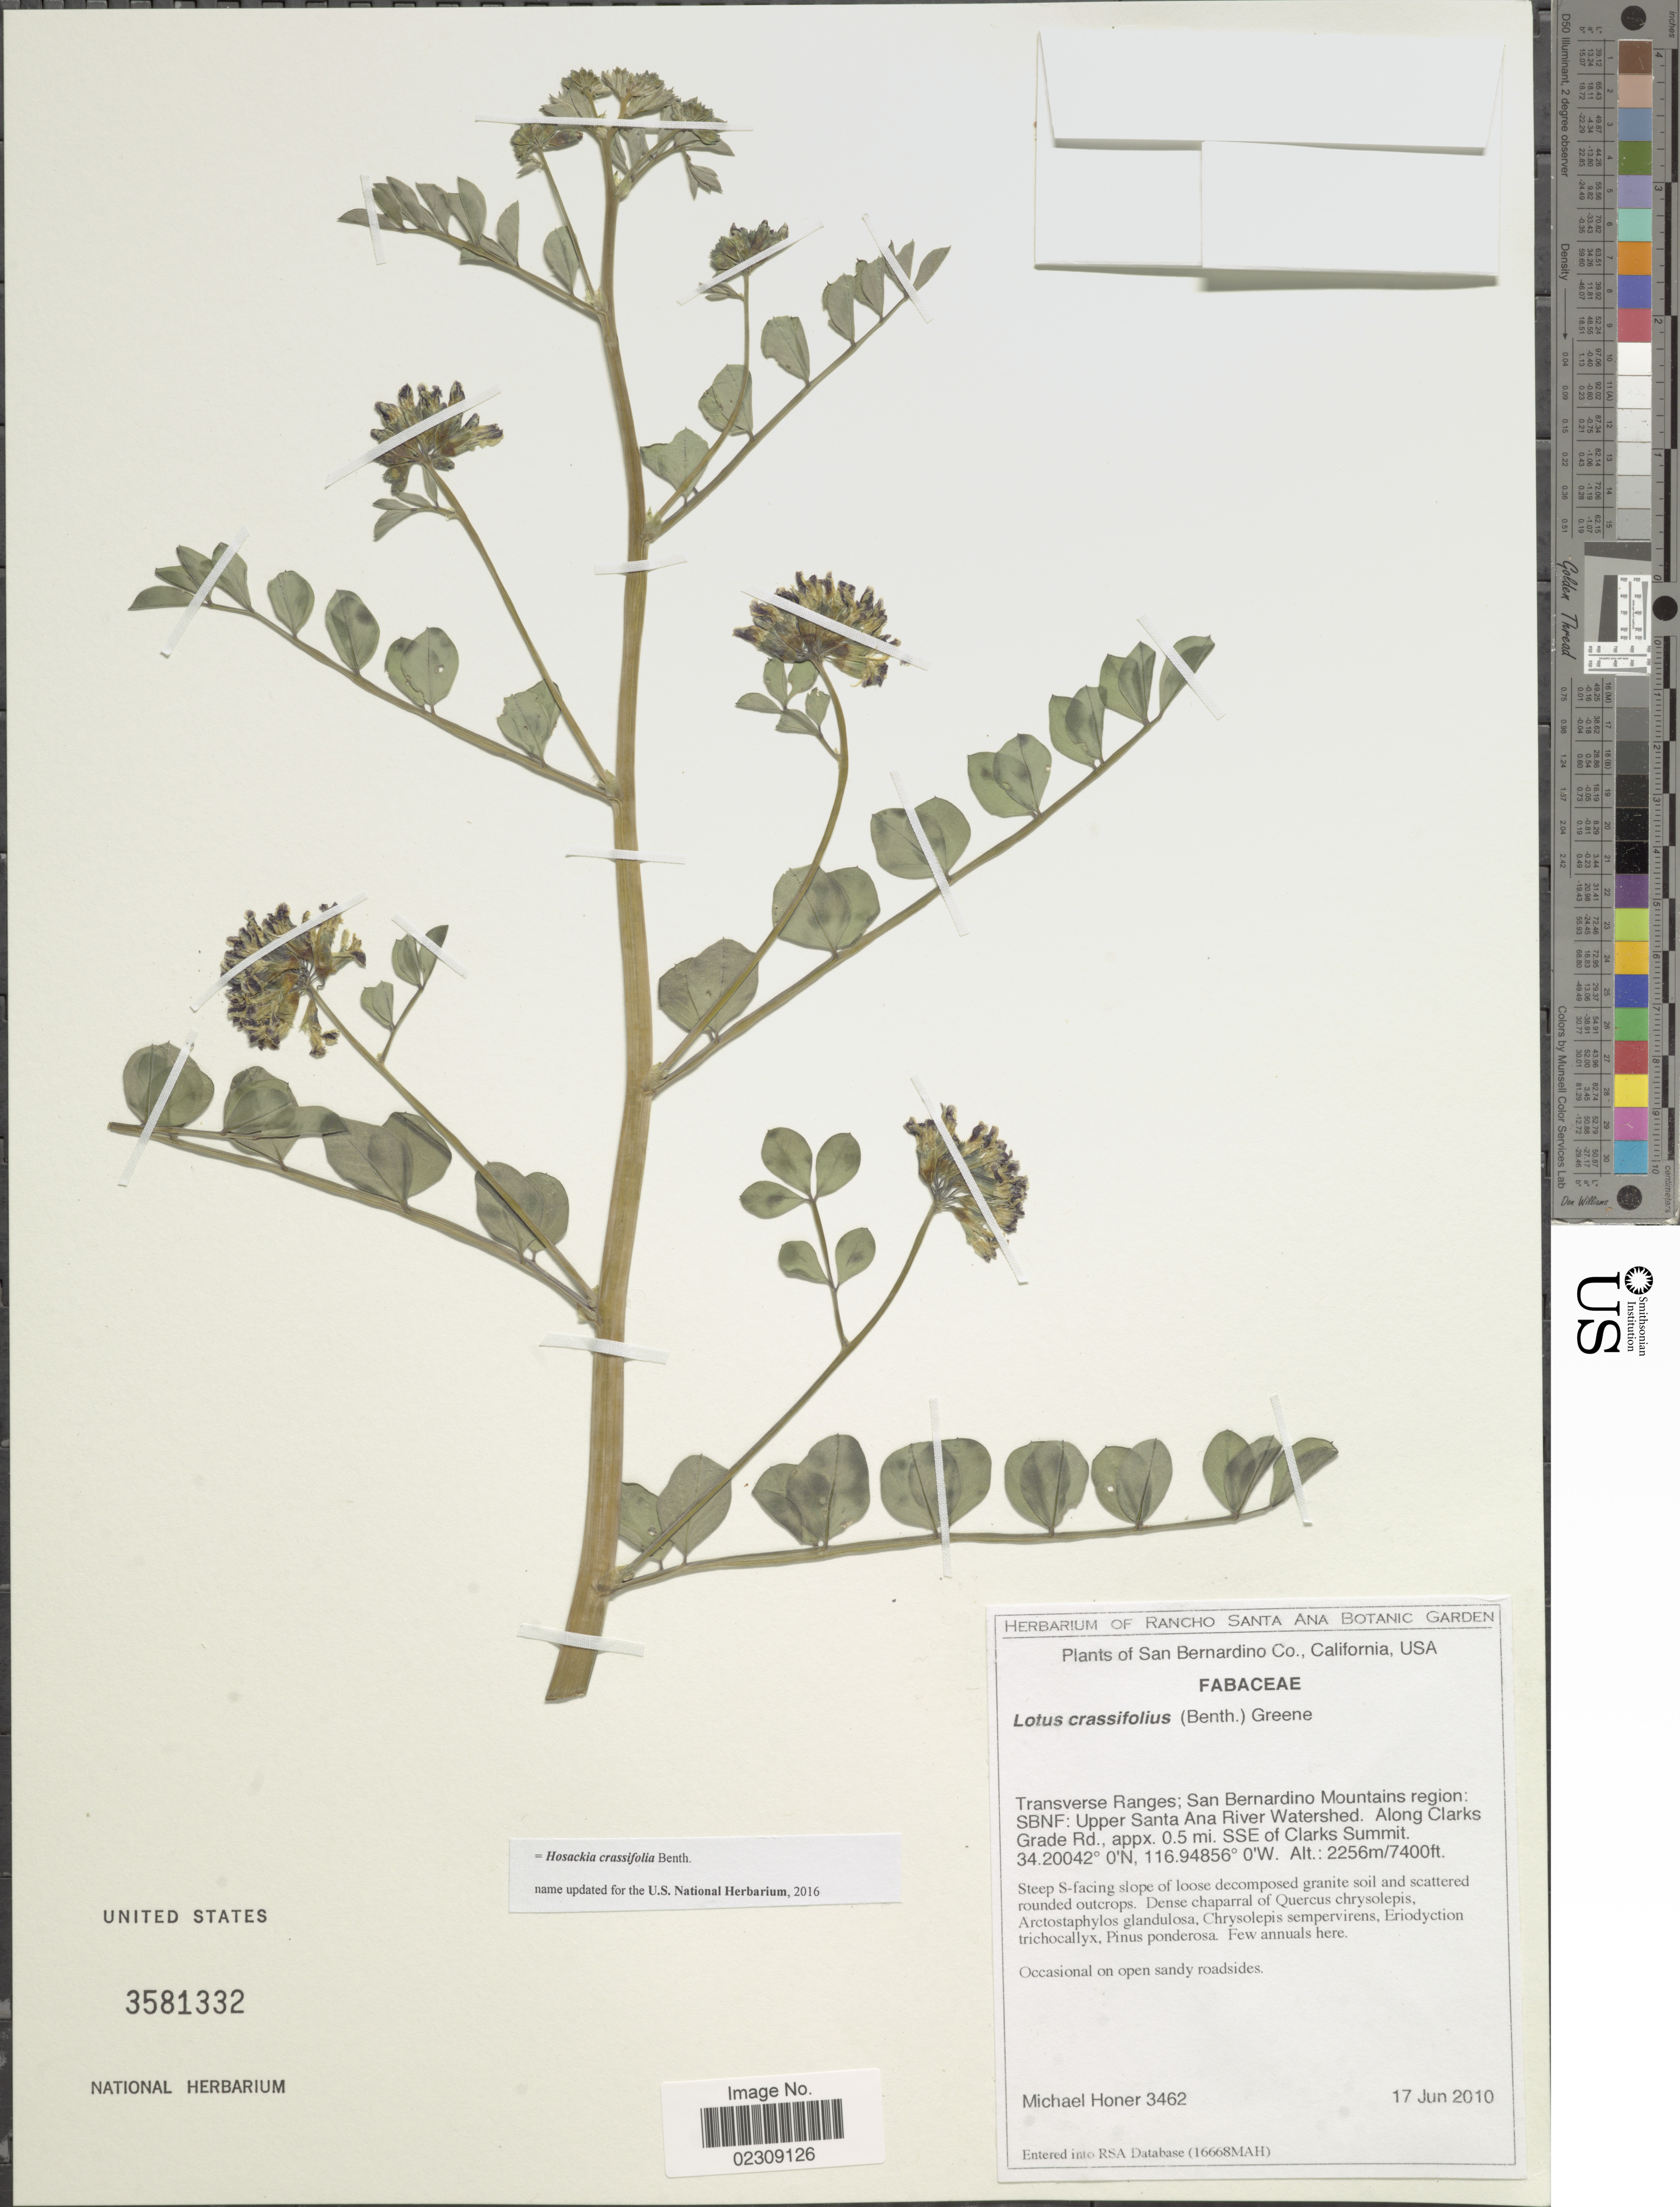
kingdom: Plantae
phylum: Tracheophyta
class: Magnoliopsida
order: Fabales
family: Fabaceae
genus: Hosackia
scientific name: Hosackia crassifolia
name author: Benth.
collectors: M. Höner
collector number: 3462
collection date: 2010-06-17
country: United States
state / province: California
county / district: San Bernardino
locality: San Bernardino Co., Tansverse Ranges; San Bernardino Mountains region; SBNF; Upper Santa Ana River Watershed. Along Clarks Grade Rd., appx 0.5 mi SSE of Clarks Summit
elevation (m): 2256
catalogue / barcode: US 3581332